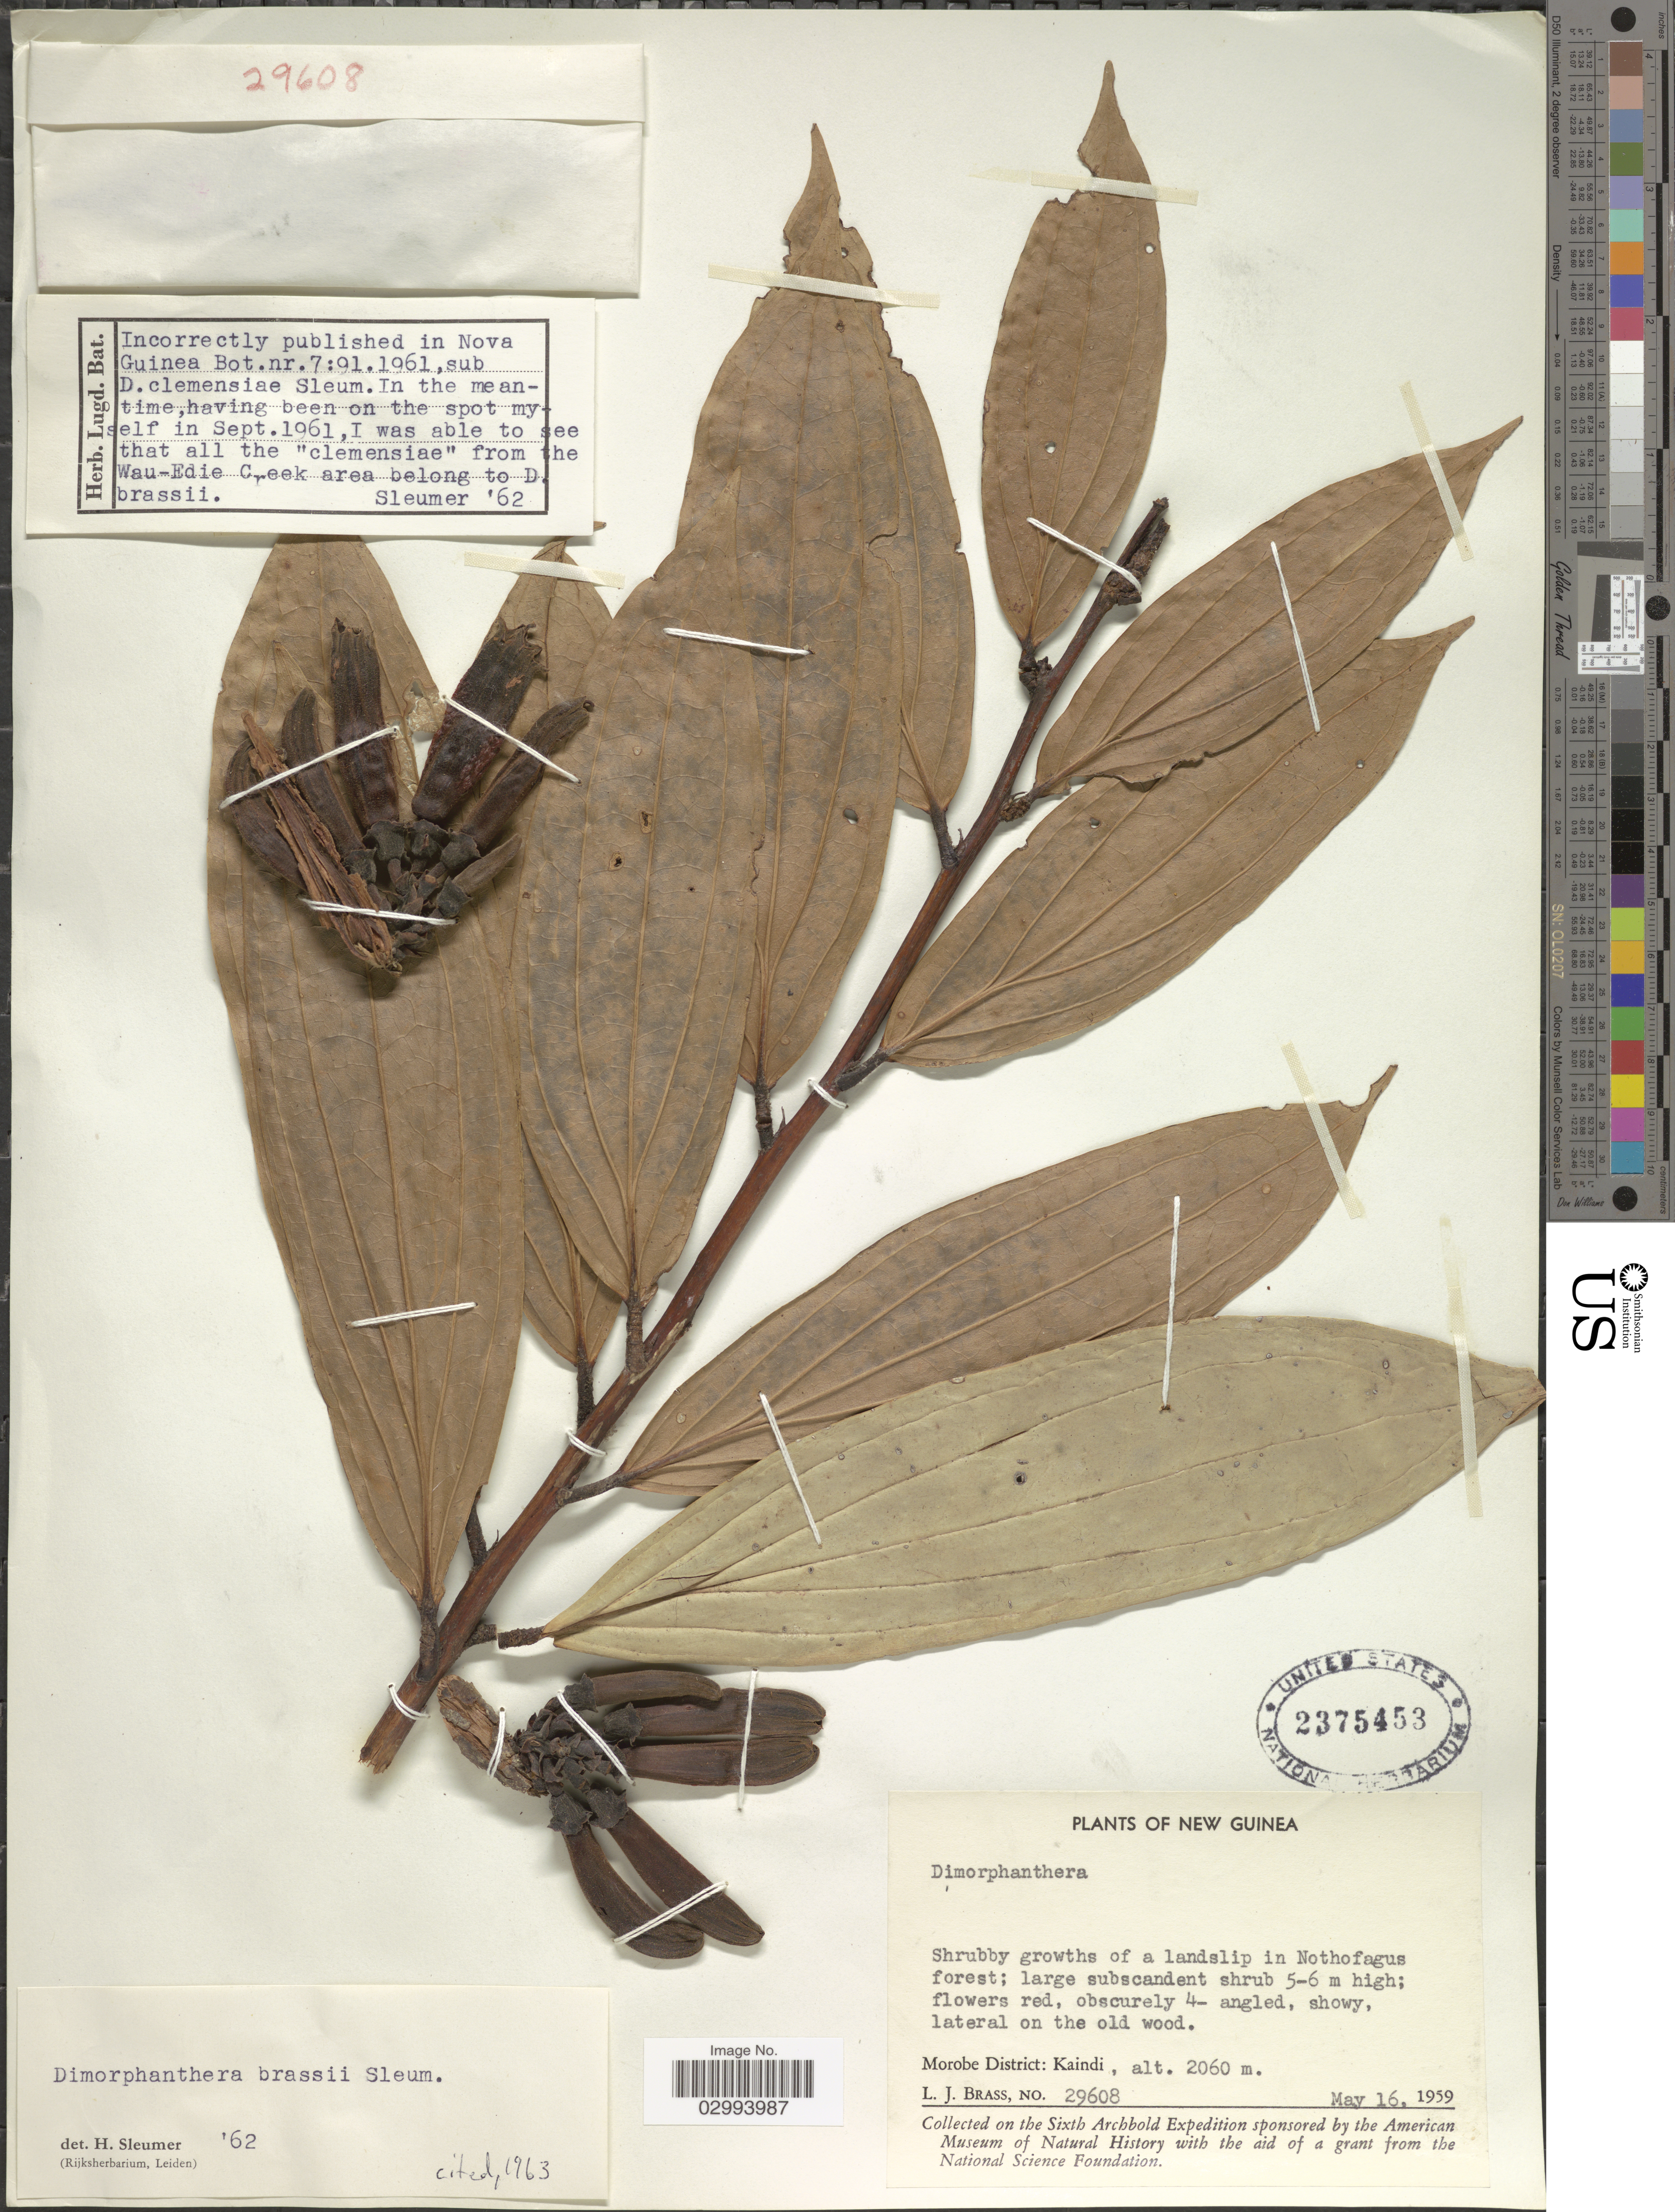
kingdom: Plantae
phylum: Tracheophyta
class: Magnoliopsida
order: Ericales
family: Ericaceae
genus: Dimorphanthera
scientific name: Dimorphanthera brassii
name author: Sleumer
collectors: L. J. Brass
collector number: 29608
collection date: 1959-05-16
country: Papua New Guinea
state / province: Morobe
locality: New Guinea. Morobe District: Kaindi.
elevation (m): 2060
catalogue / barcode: US 2375453